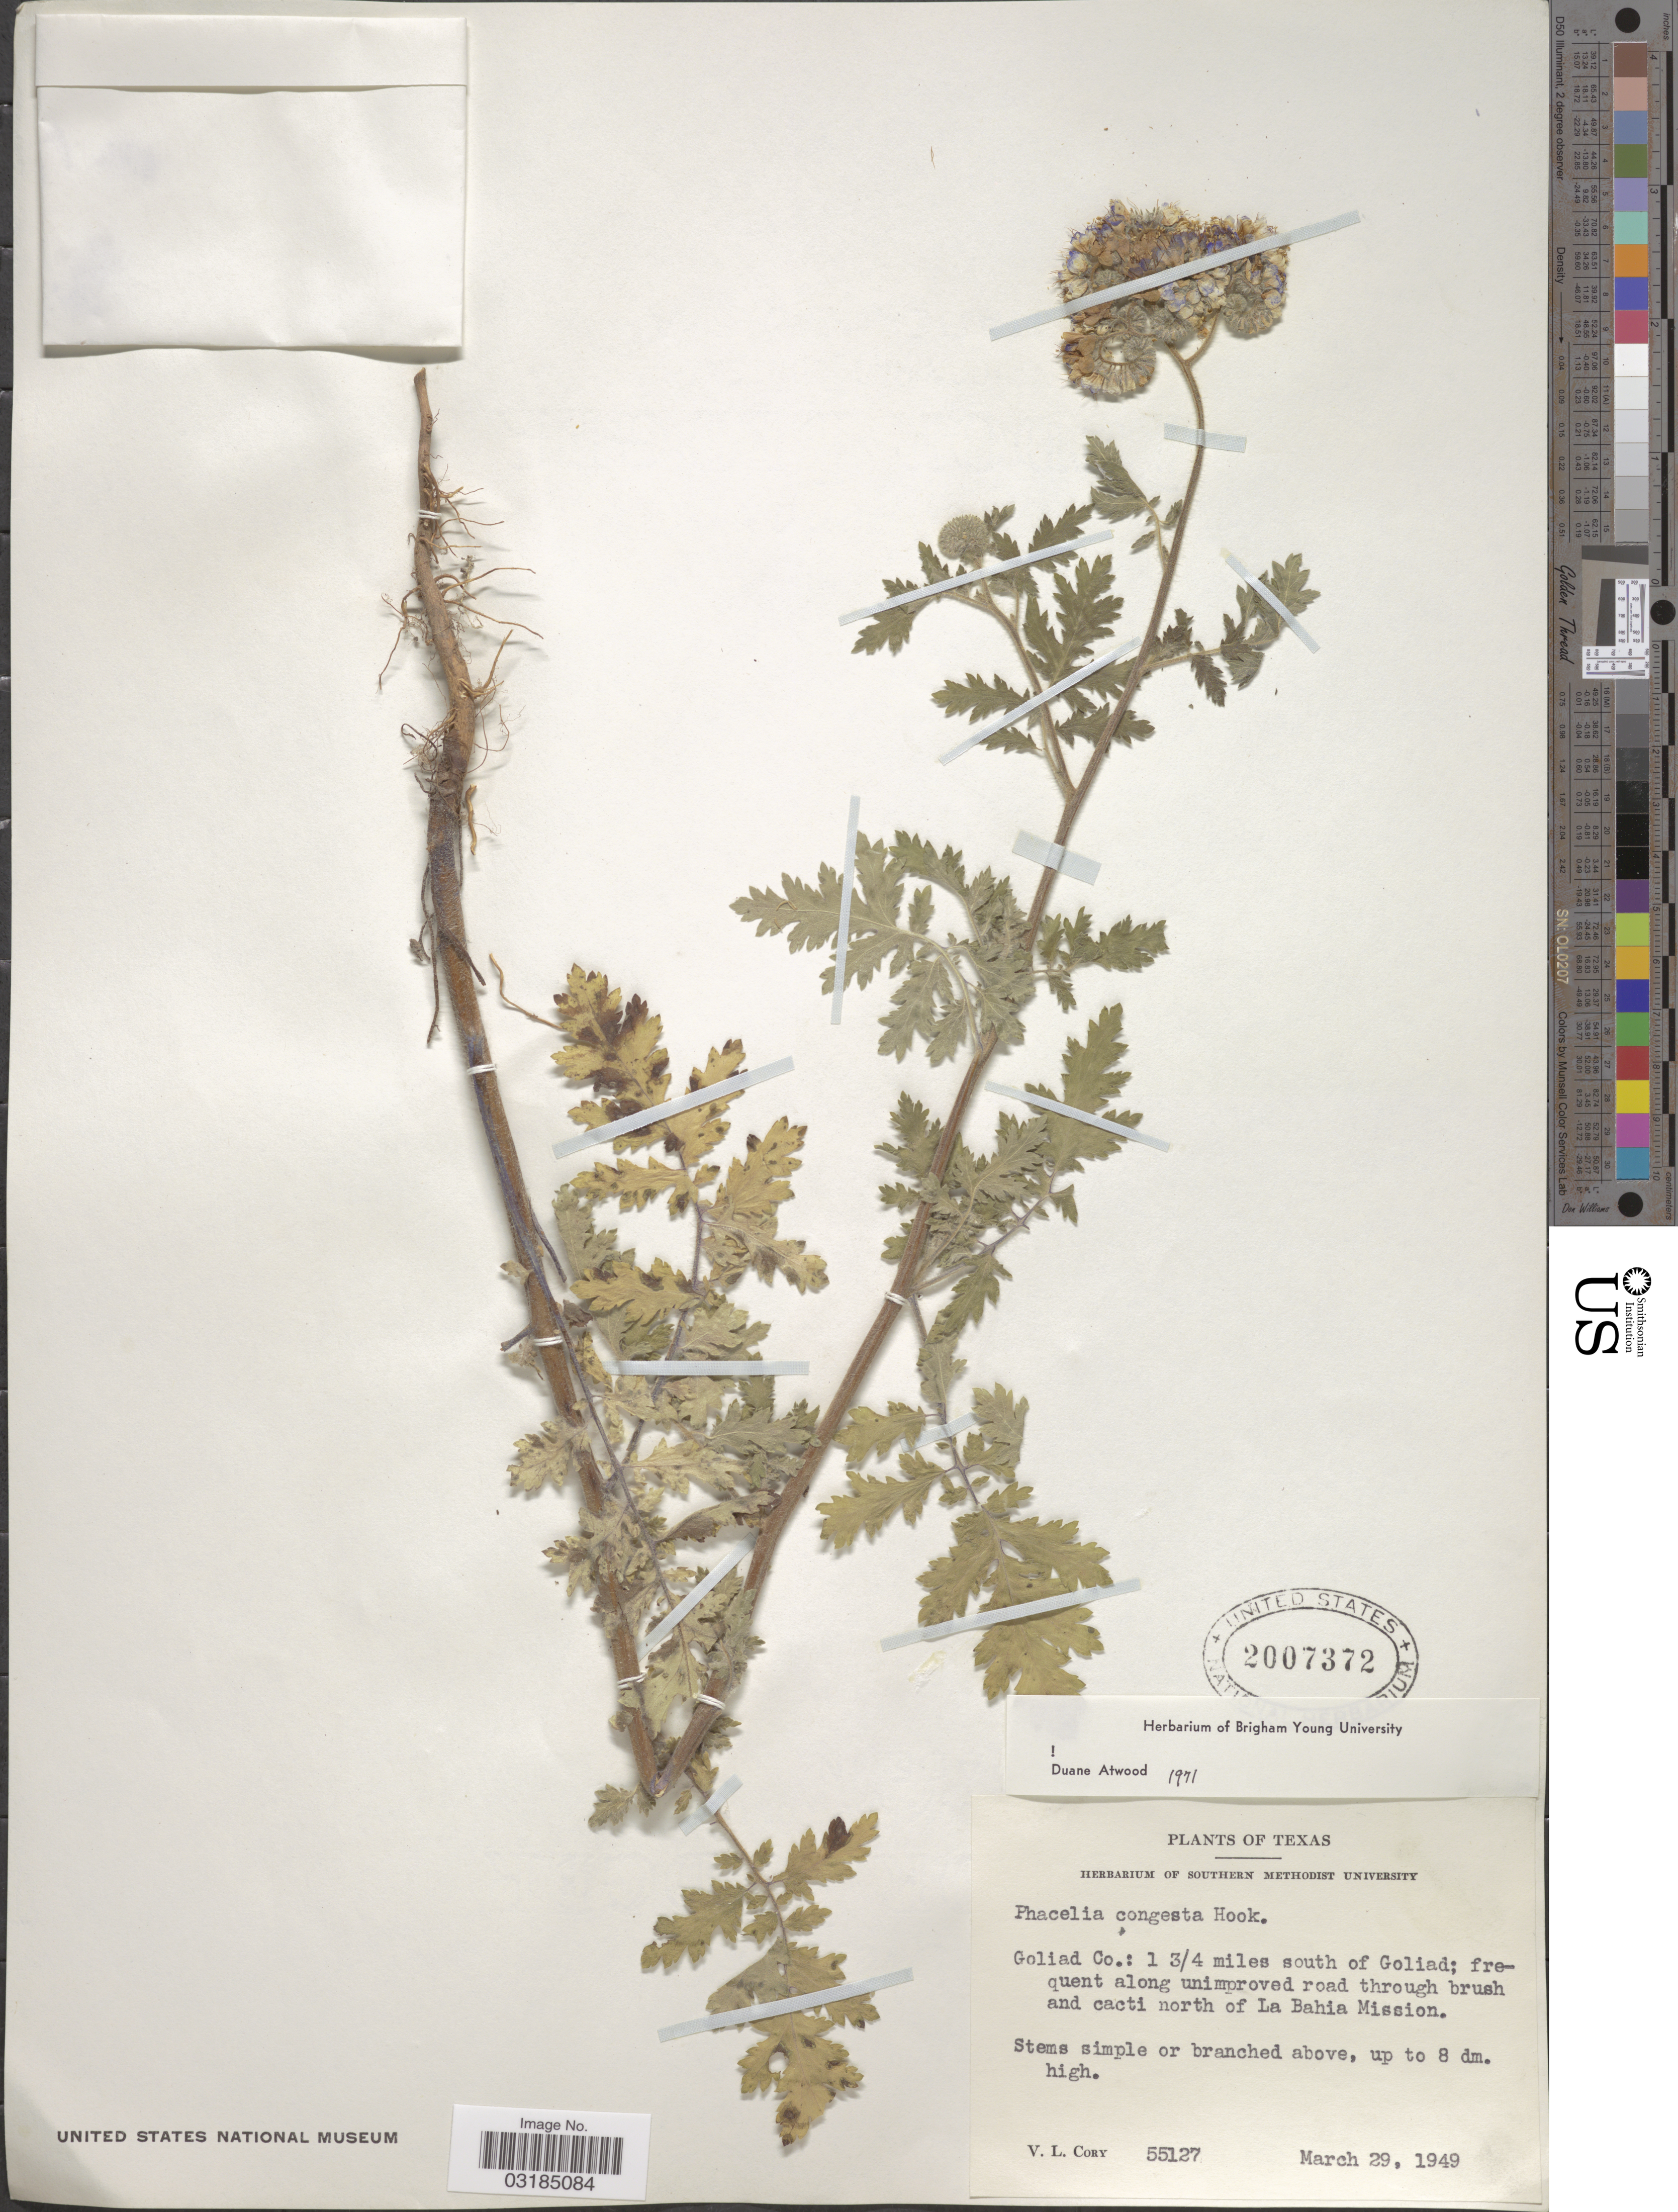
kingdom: Plantae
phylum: Tracheophyta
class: Magnoliopsida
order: Boraginales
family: Hydrophyllaceae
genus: Phacelia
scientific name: Phacelia congesta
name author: Hook.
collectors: V. Cory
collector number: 55127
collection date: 1949-03-29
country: United States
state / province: Texas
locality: Goliad Co.: 1 3/4 miles south of Goliad, north of La Bahia Mission.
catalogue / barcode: US 2007372